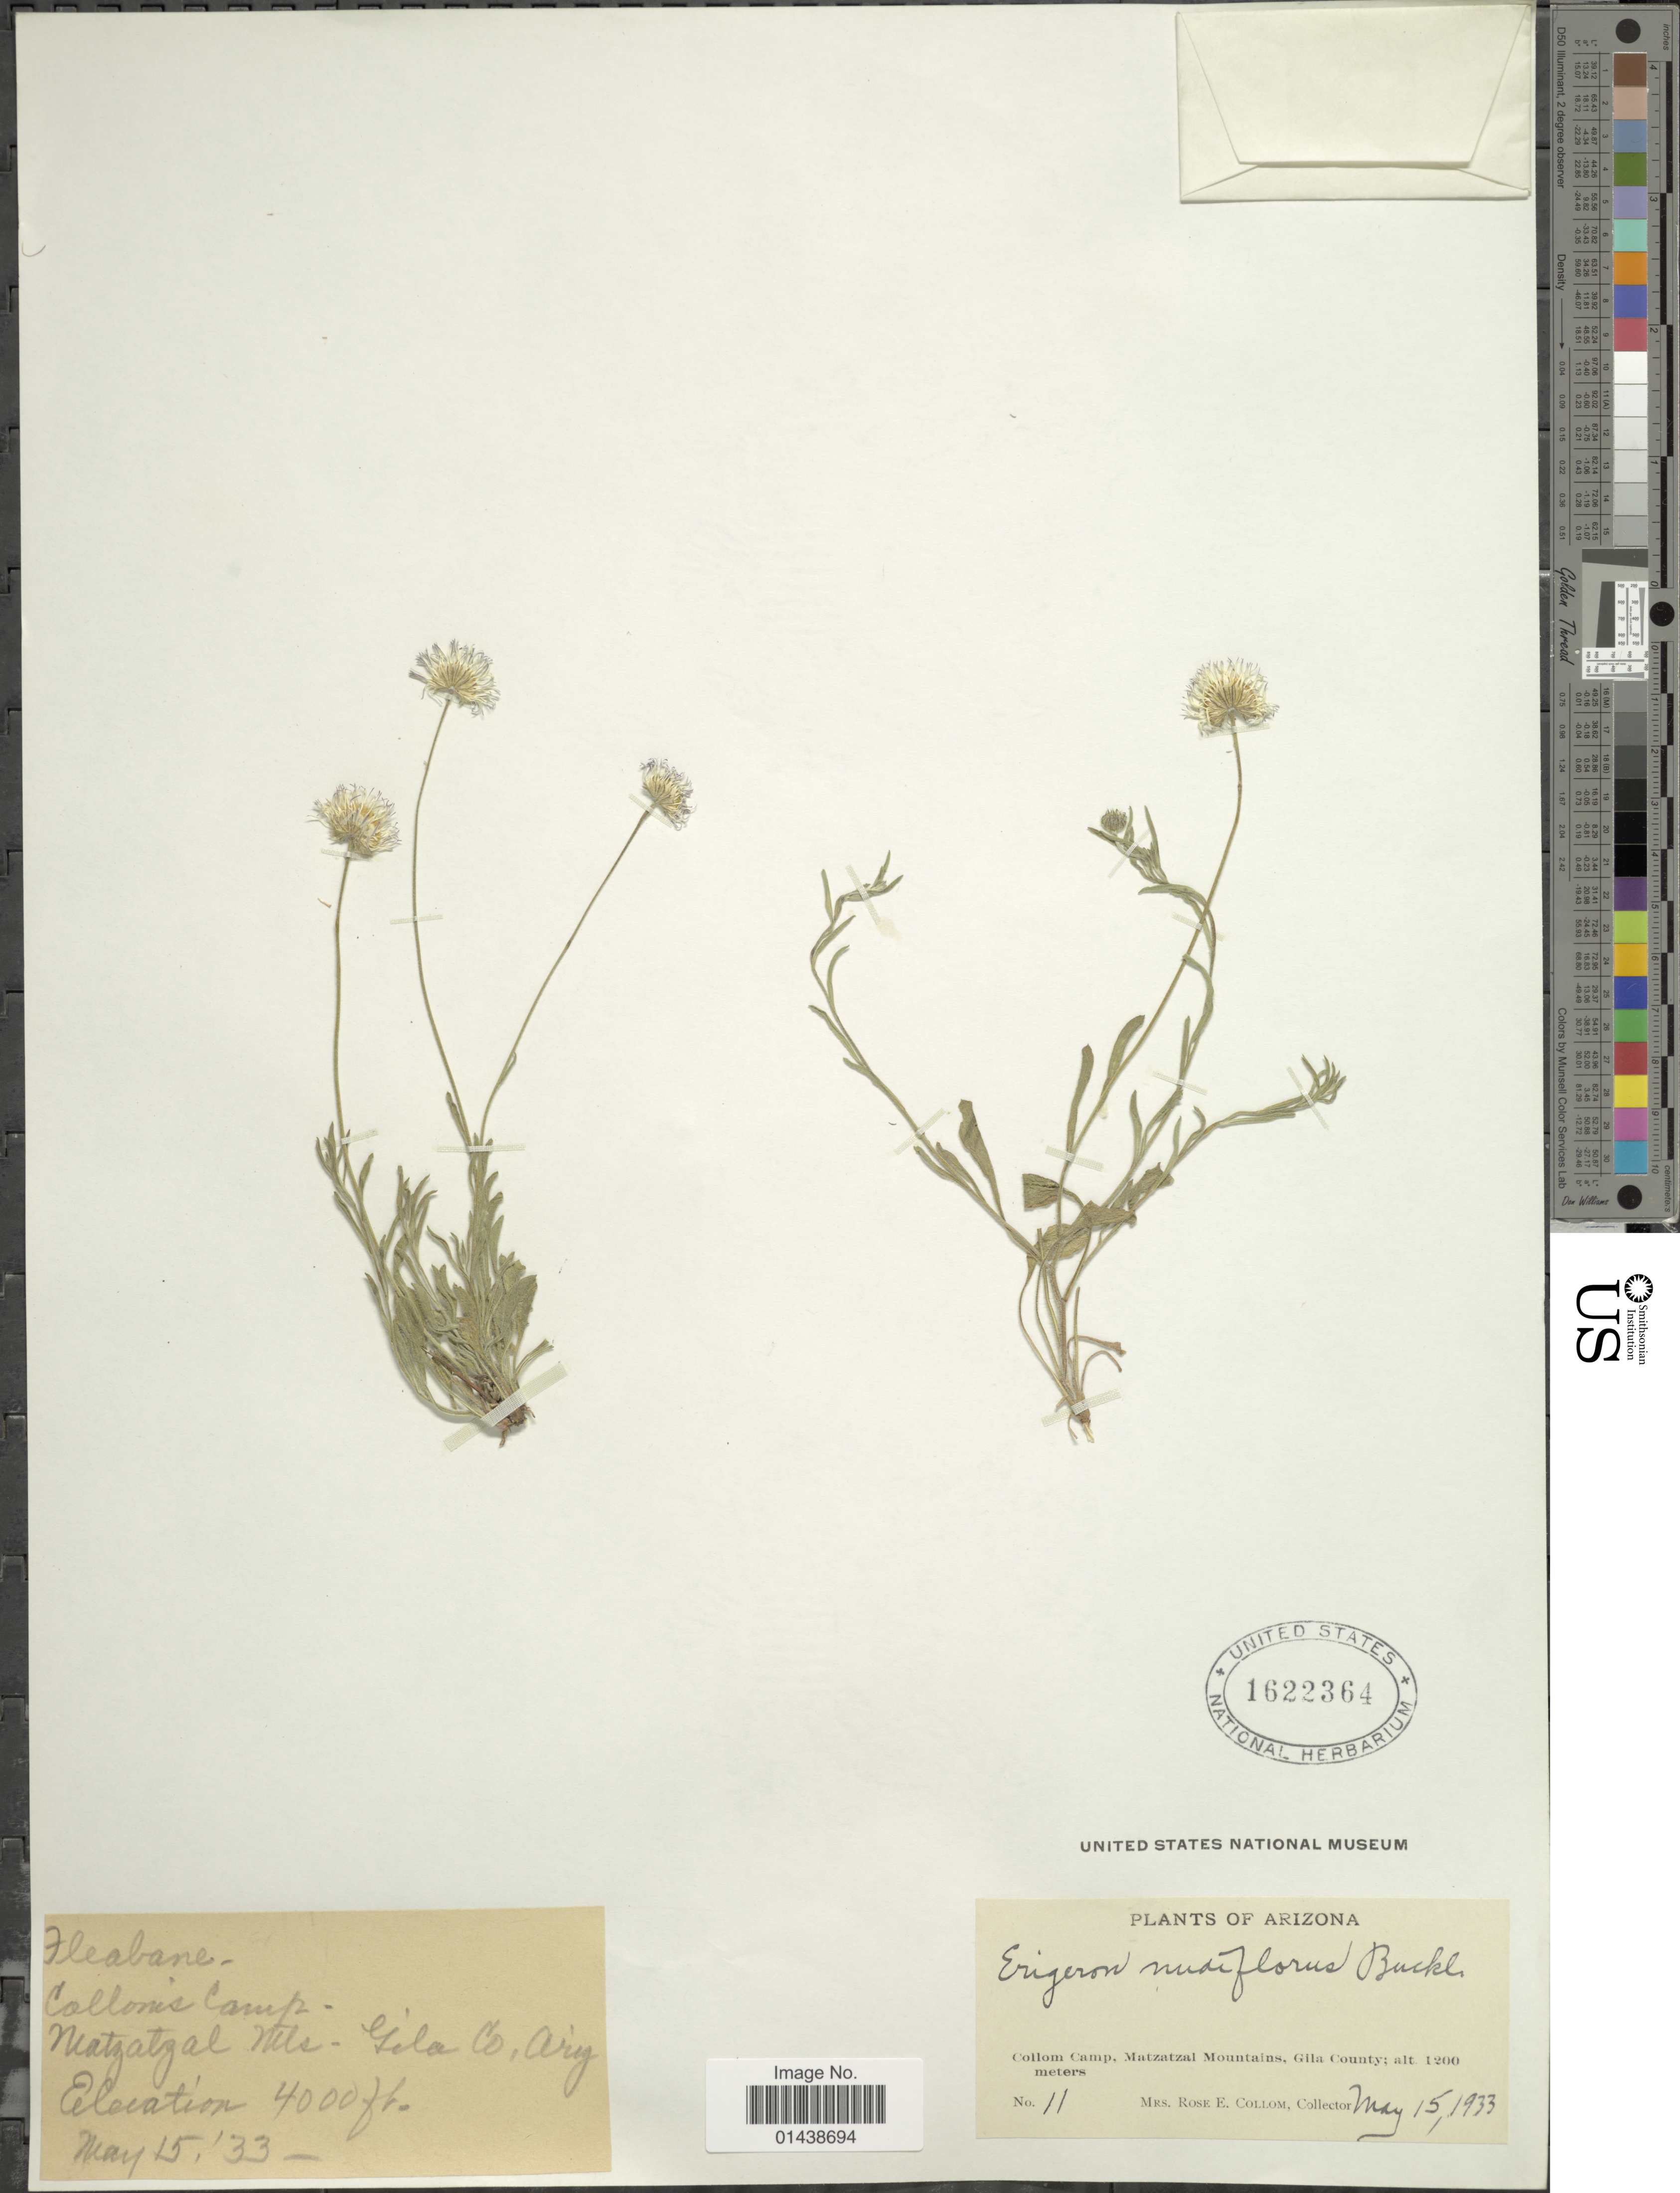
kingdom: Plantae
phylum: Tracheophyta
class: Magnoliopsida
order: Asterales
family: Asteraceae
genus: Erigeron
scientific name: Erigeron nudiflorus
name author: Buckley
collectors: R. E. Collom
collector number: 11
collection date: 1933-05-15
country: United States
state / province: Arizona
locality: Collom Camp, Matzatzal Mountains, Gila County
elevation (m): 1200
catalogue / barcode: US 1622364